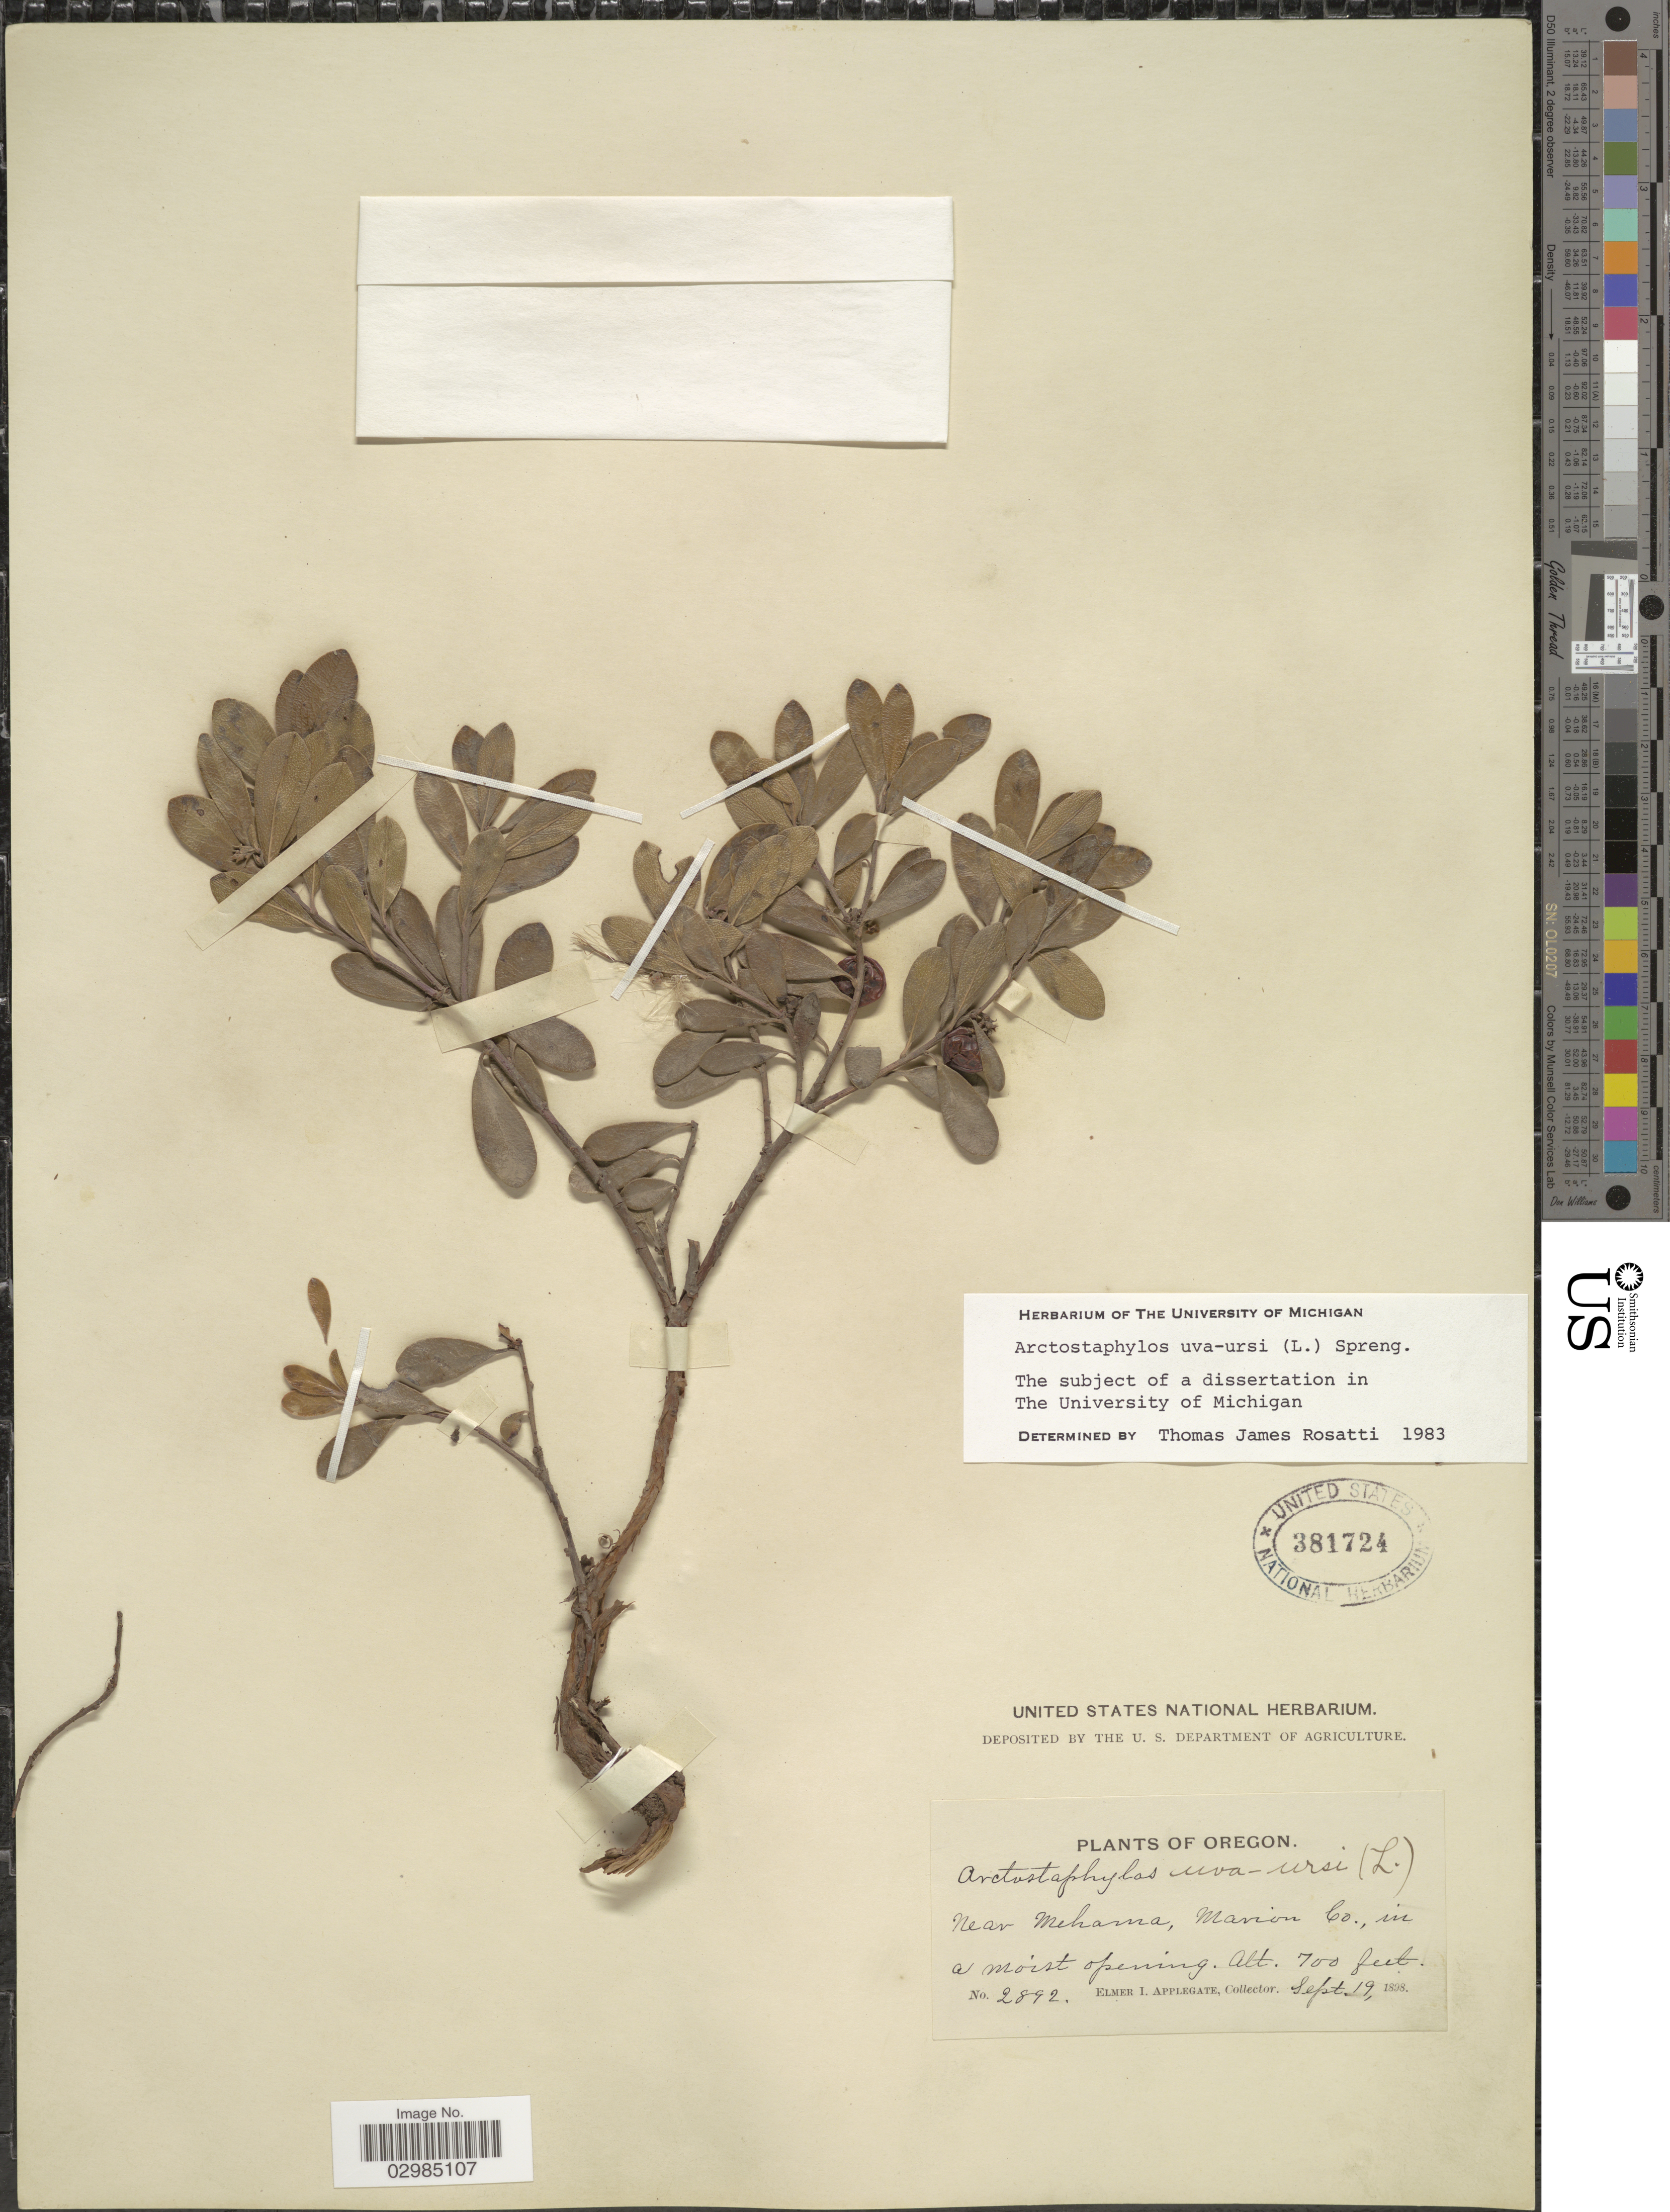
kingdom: Plantae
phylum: Tracheophyta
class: Magnoliopsida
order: Ericales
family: Ericaceae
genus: Arctostaphylos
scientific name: Arctostaphylos uva-ursi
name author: (L.) Spreng.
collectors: E. I. Applegate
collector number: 2892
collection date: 1898-09-19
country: United States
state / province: Oregon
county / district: Marion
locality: Near Mehama, Marion Co.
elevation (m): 213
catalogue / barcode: US 381724